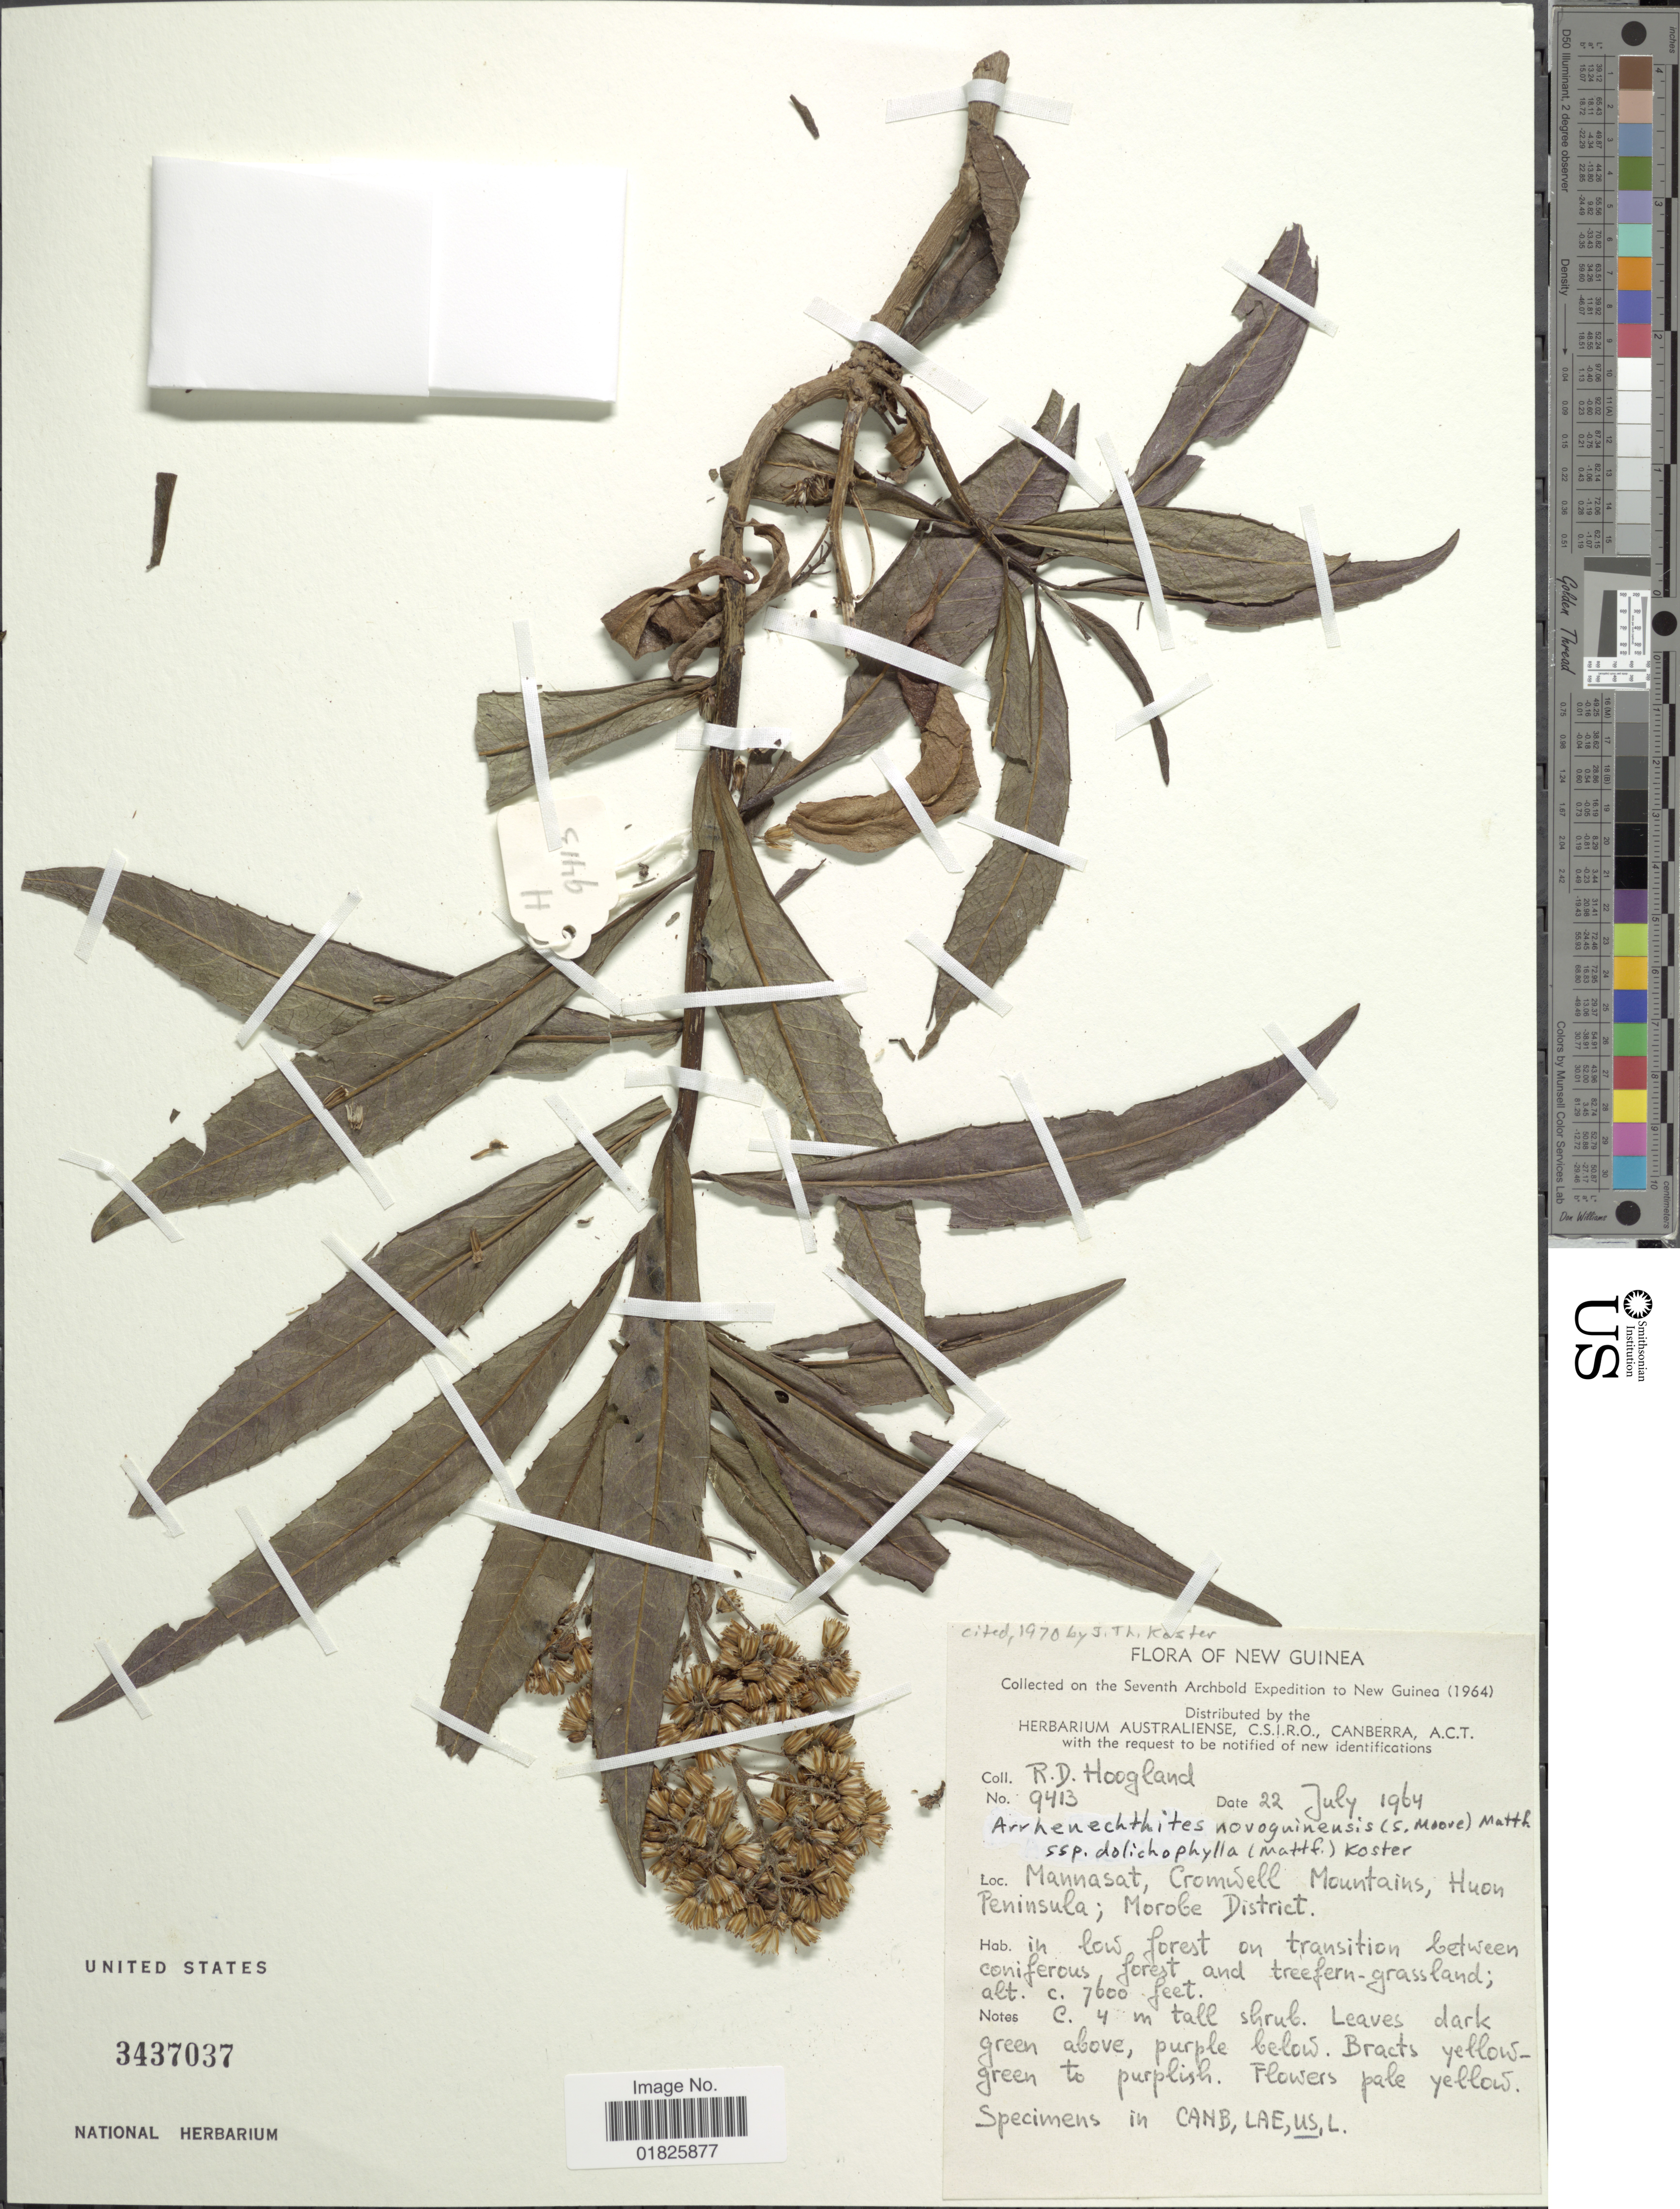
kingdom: Plantae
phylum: Tracheophyta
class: Magnoliopsida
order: Asterales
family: Asteraceae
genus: Arrhenechthites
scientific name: Arrhenechthites novoguineensis subsp. doliciphylla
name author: (Mattf.) J. Kost.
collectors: R. D. Hoogland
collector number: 9413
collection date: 1964-07-22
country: Papua New Guinea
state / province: Morobe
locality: New Guinea, Mannasat, Cromwell Mountains, Huon Peninsula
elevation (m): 2316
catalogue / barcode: US 3437037